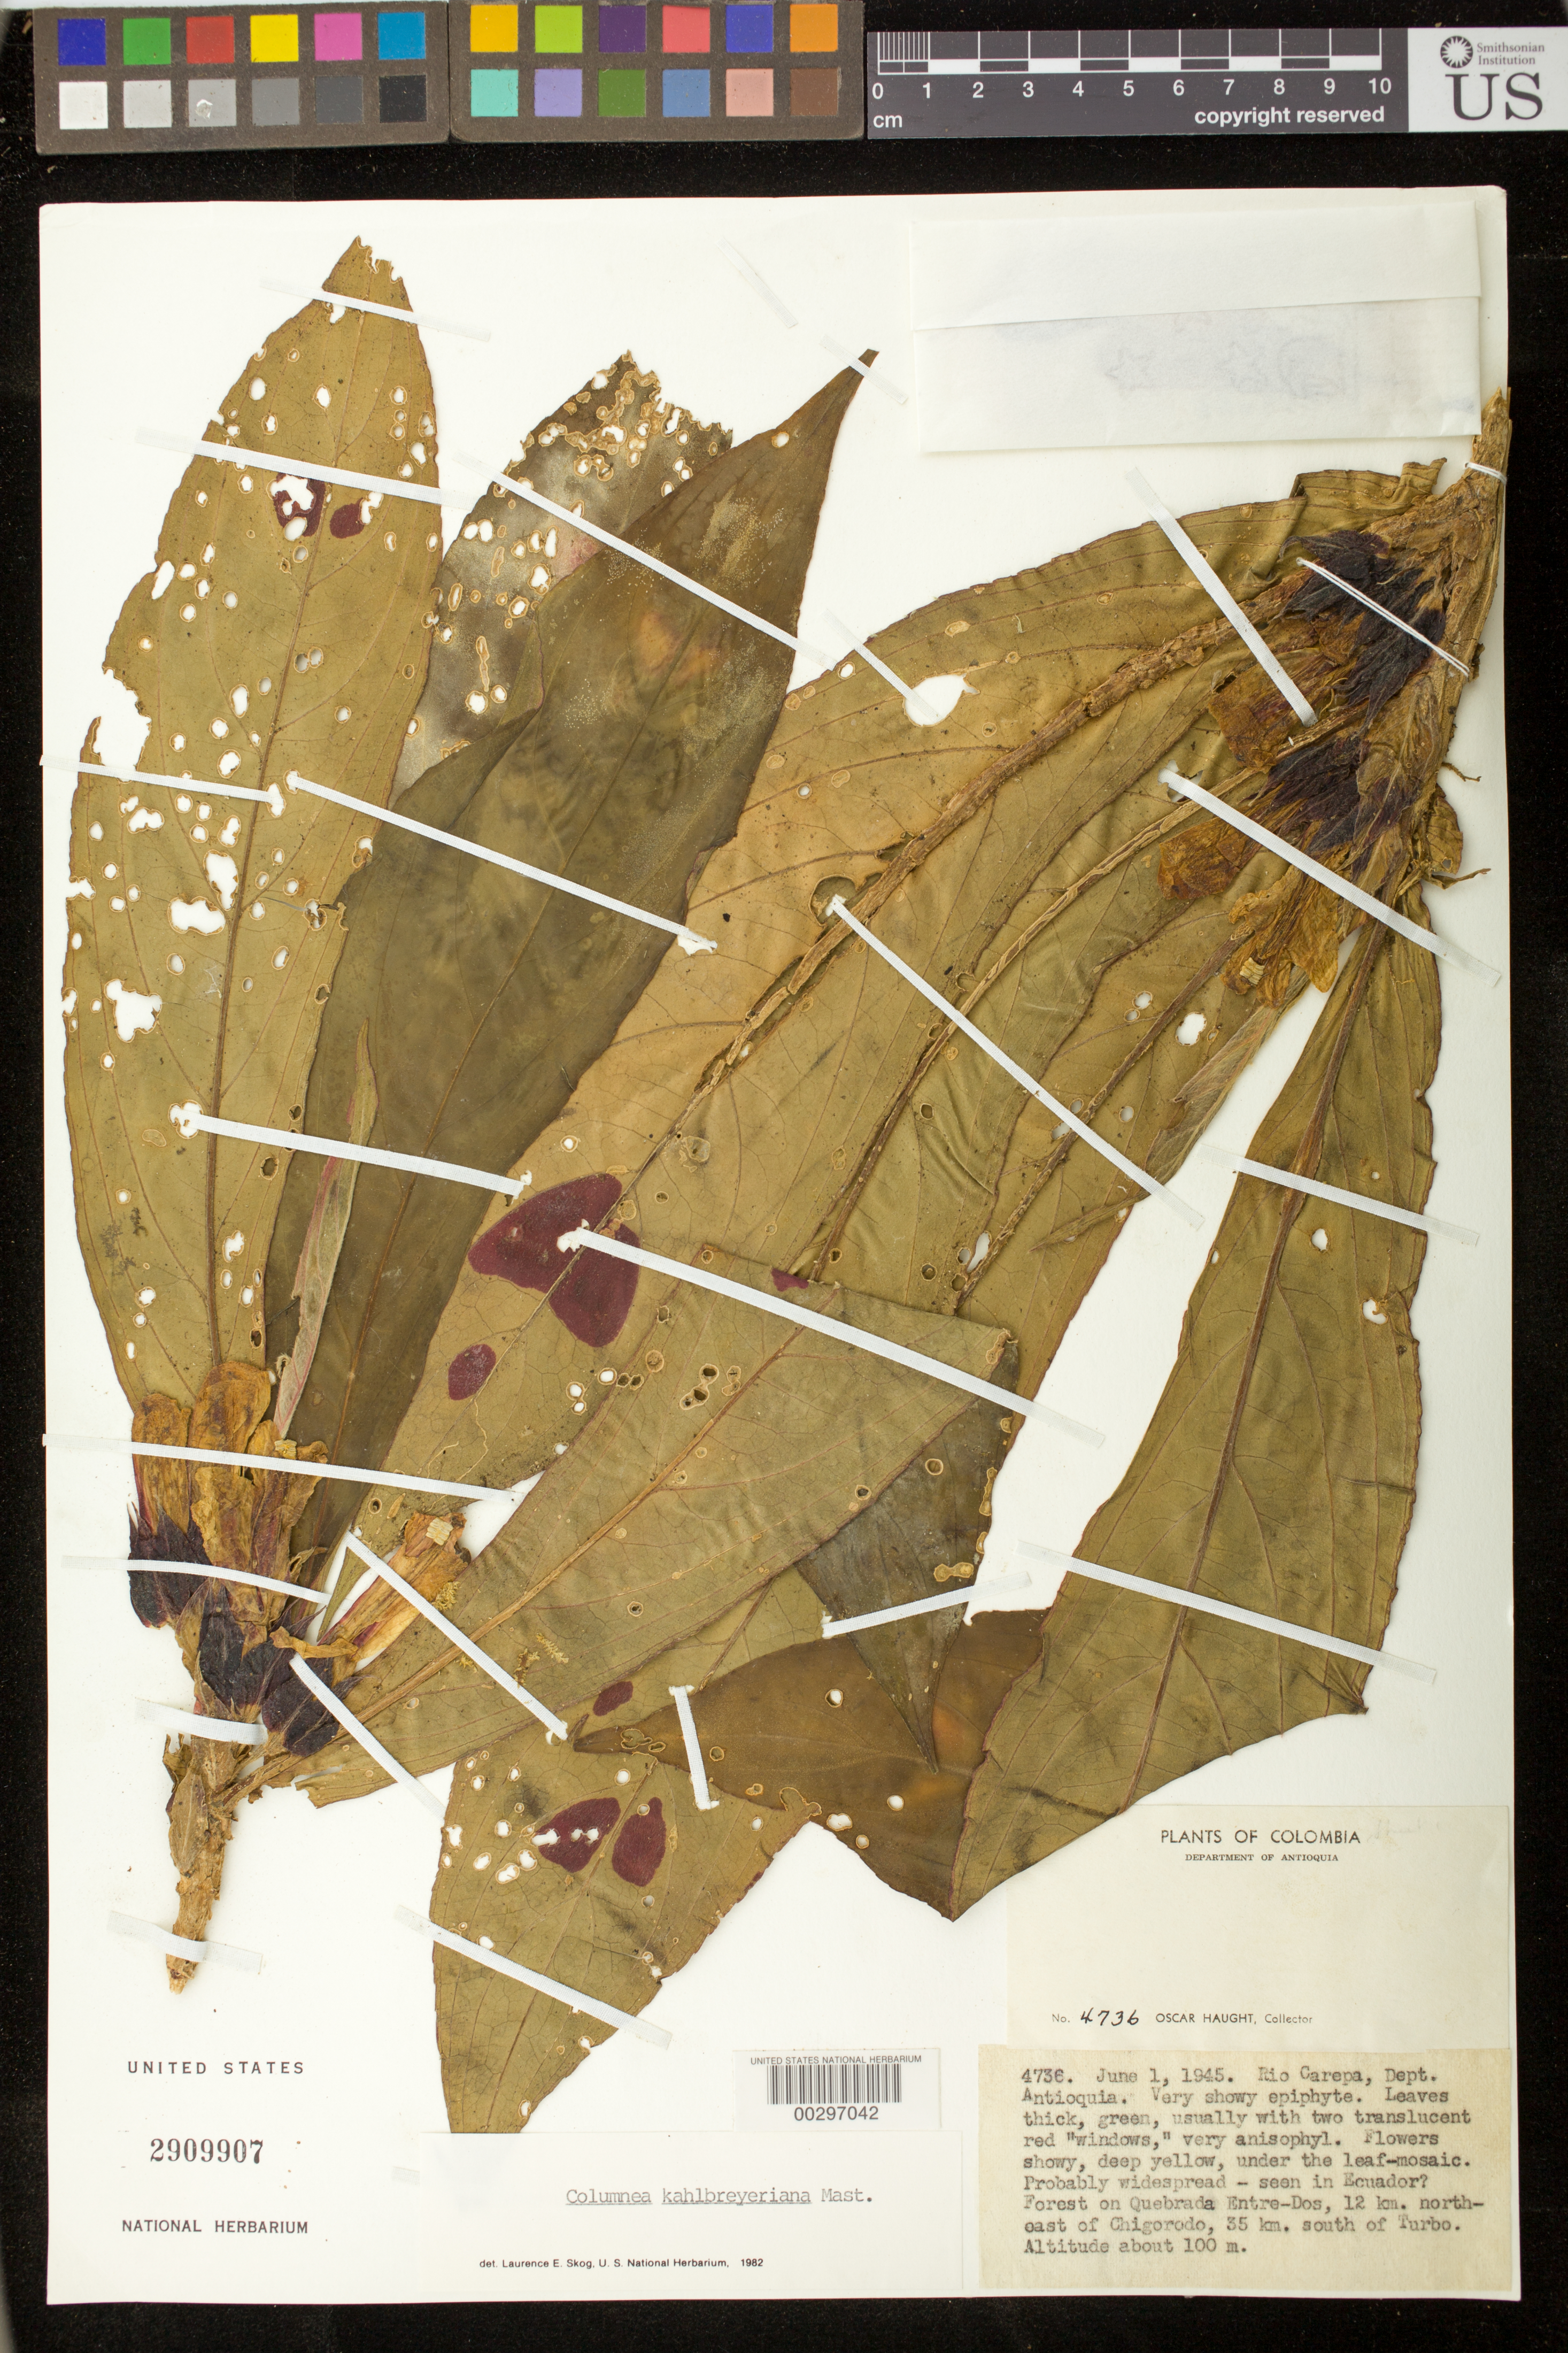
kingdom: Plantae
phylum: Tracheophyta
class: Magnoliopsida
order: Lamiales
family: Gesneriaceae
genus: Columnea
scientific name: Columnea kalbreyeriana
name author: Mast.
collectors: O. L. Haught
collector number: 4736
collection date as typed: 01 Jun 1945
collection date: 1945-06-01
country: Colombia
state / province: Antioquia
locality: Rio Carepa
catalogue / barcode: US 2909907